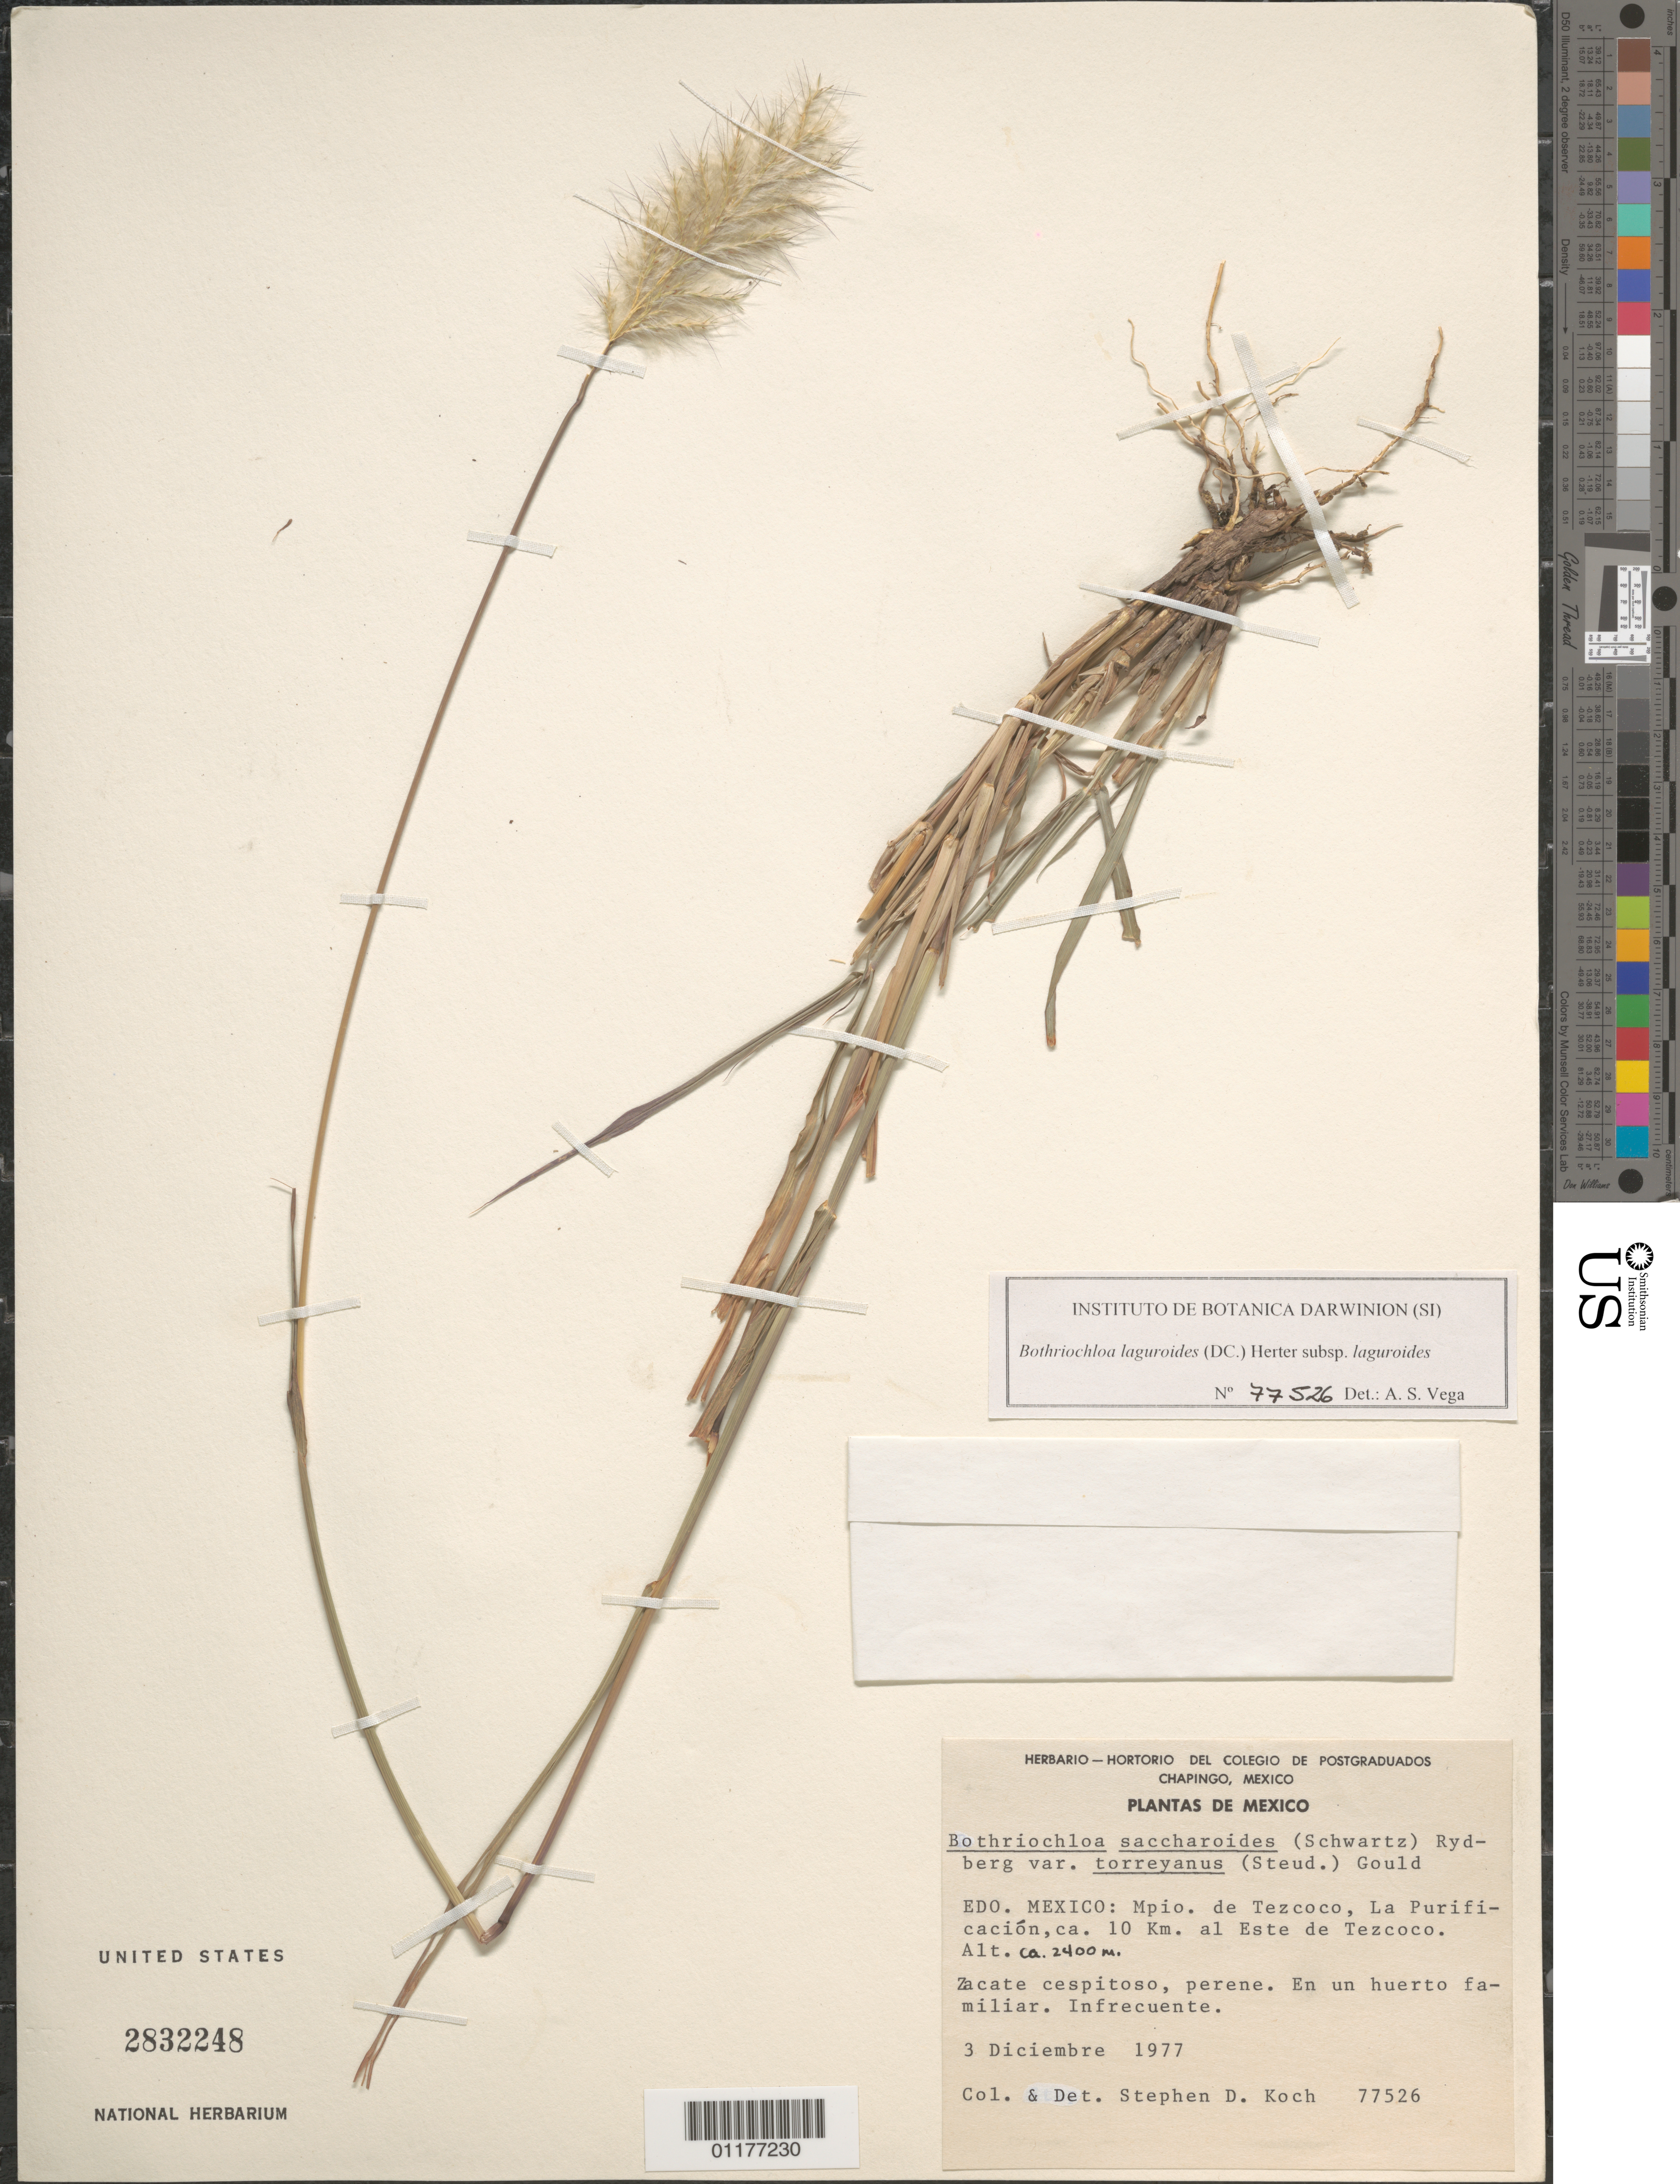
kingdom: Plantae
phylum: Tracheophyta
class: Liliopsida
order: Poales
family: Poaceae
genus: Bothriochloa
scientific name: Bothriochloa laguroides subsp. laguroides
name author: (DC.) Herter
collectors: S. D. Koch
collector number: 77526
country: Mexico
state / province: México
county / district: Tezcoco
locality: La Purificacion, Este de Tezcoco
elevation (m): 2400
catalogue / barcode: US 2832248